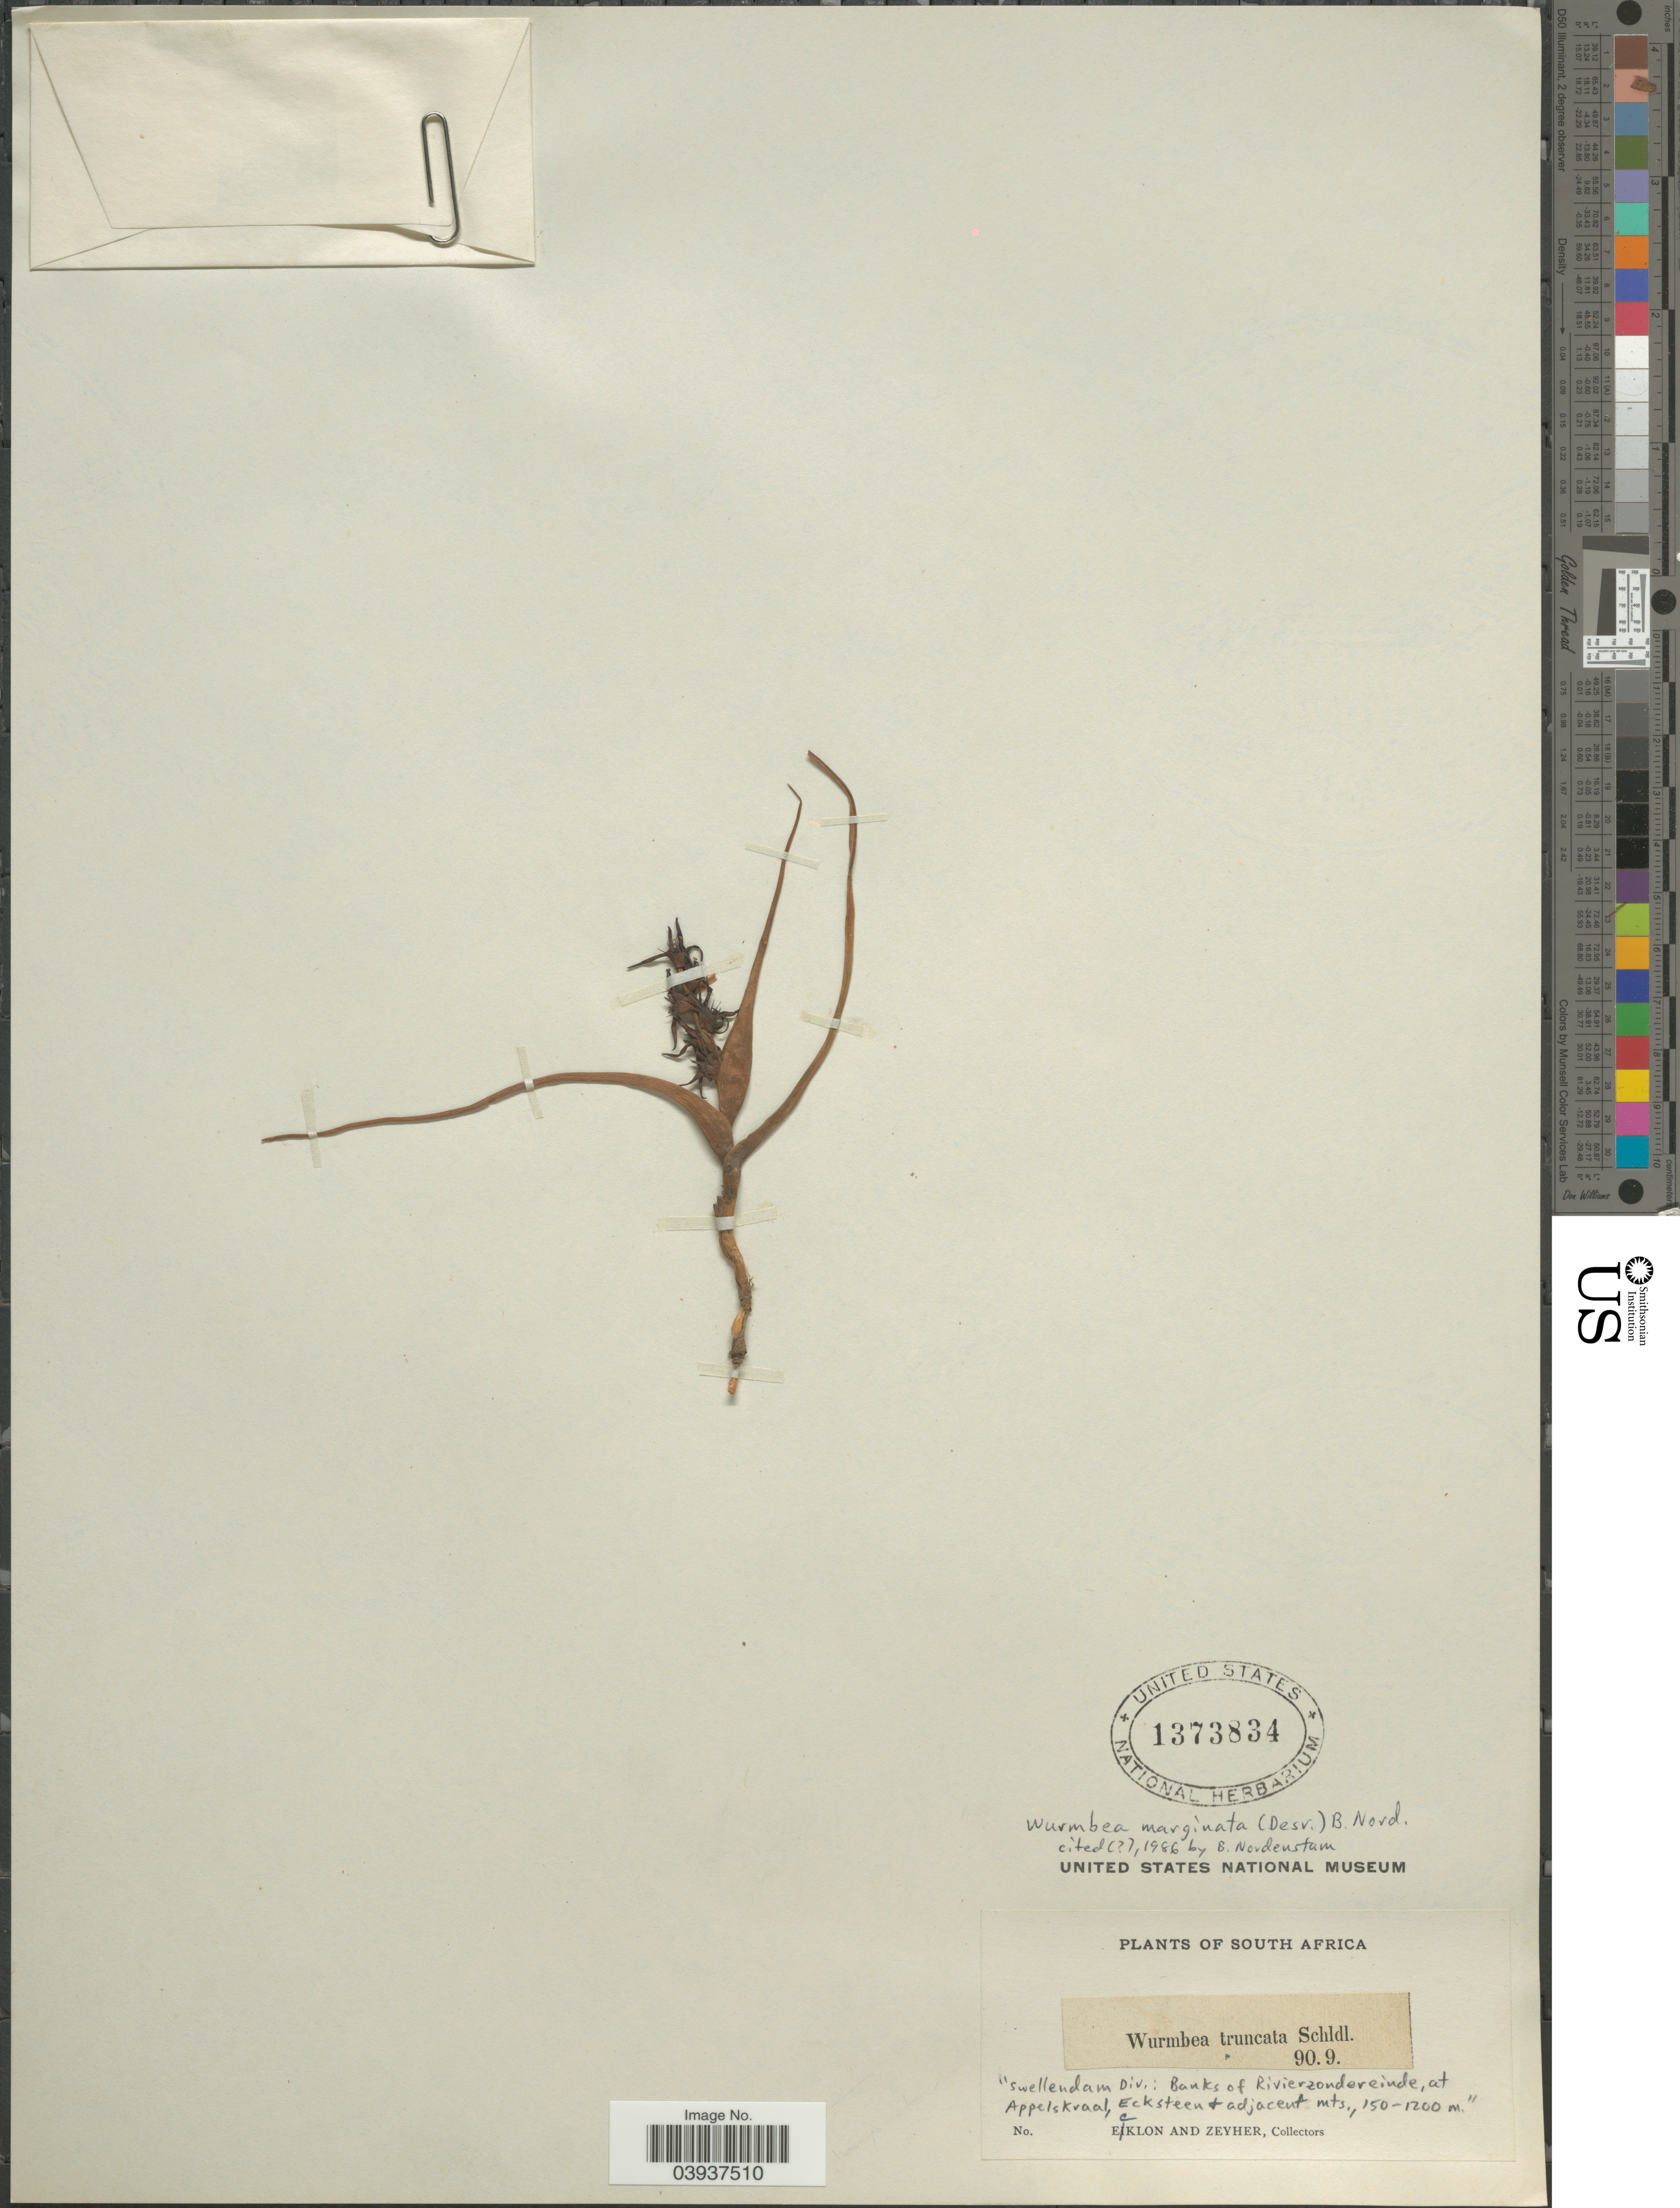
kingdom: Plantae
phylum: Tracheophyta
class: Liliopsida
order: Liliales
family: Colchicaceae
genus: Wurmbea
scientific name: Wurmbea marginata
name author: (Desr.) B. Nord.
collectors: -. Ecklon & -. Zeyher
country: South Africa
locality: Swellendam Div.: Banks of Rivierzondereinde, at AppelsKraal, Ecksteen & adjacent mts.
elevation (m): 150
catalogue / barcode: US 1373834